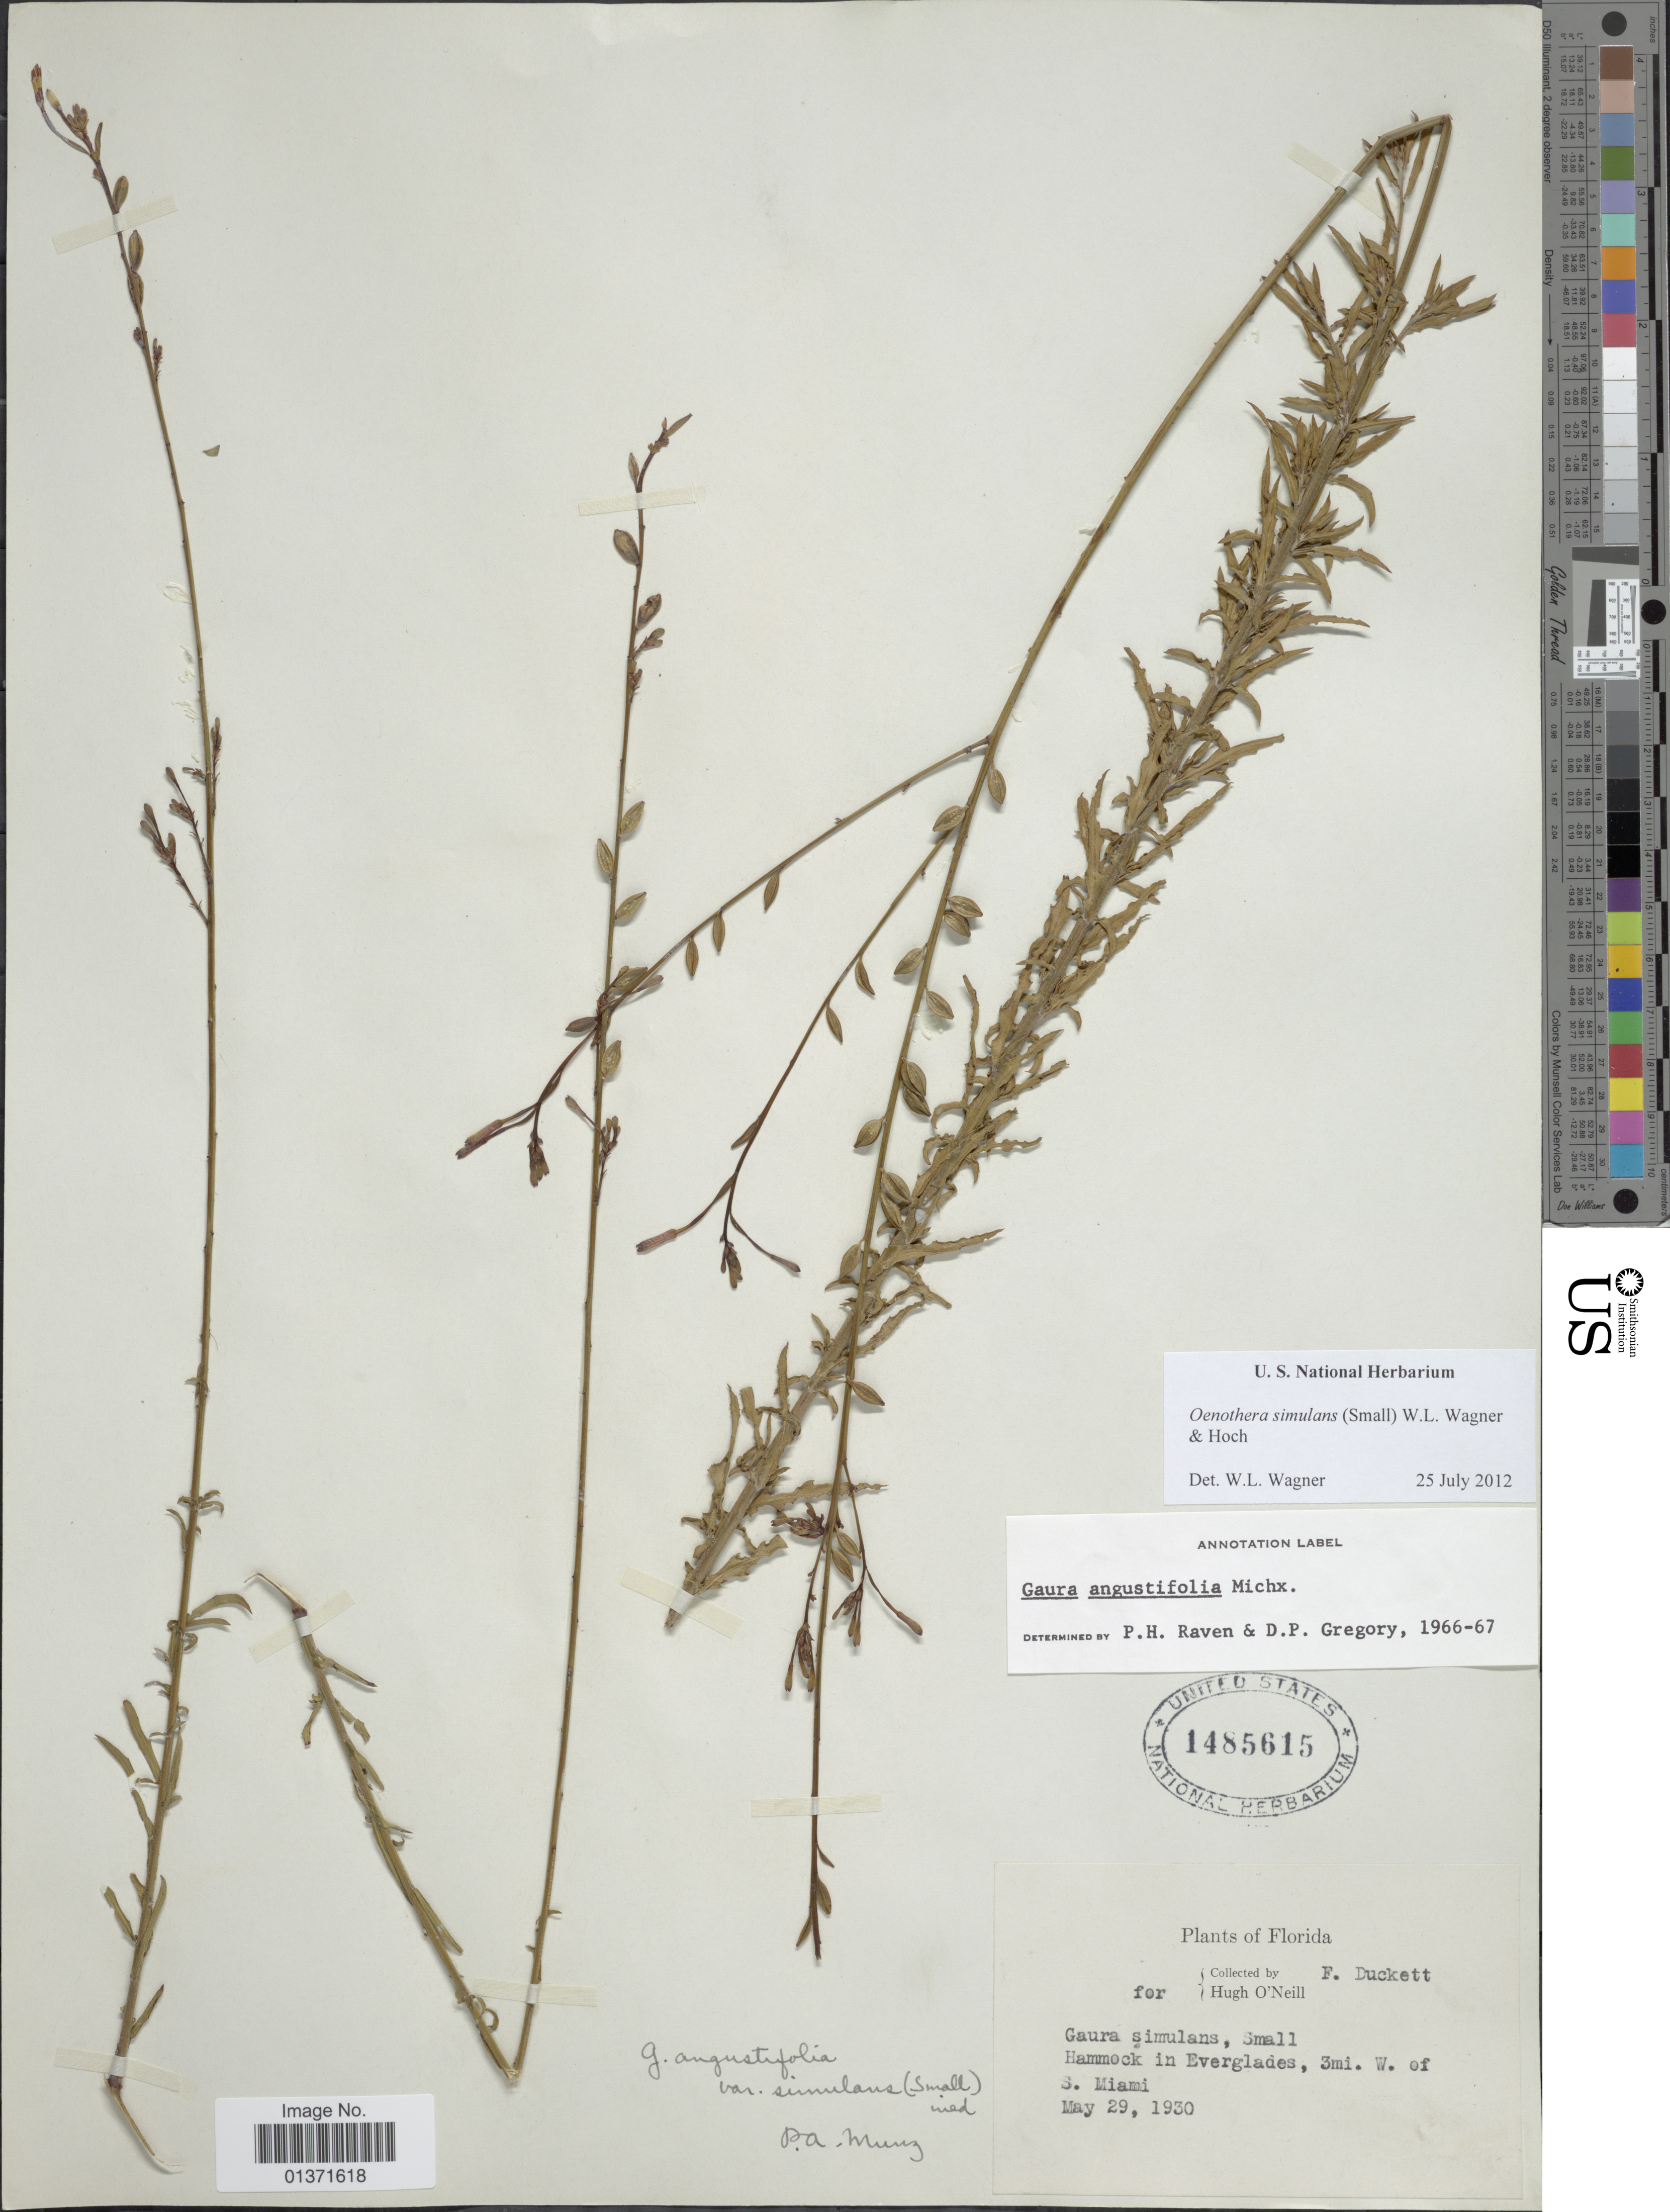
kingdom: Plantae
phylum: Tracheophyta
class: Magnoliopsida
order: Myrtales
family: Onagraceae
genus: Oenothera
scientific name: Oenothera simulans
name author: Michx.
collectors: F. Duckett & F. Duckett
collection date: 1930-05-29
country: United States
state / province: Florida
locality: Florida, Hammock in Everglades, 3mi W. of S. Miami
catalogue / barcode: US 1485615